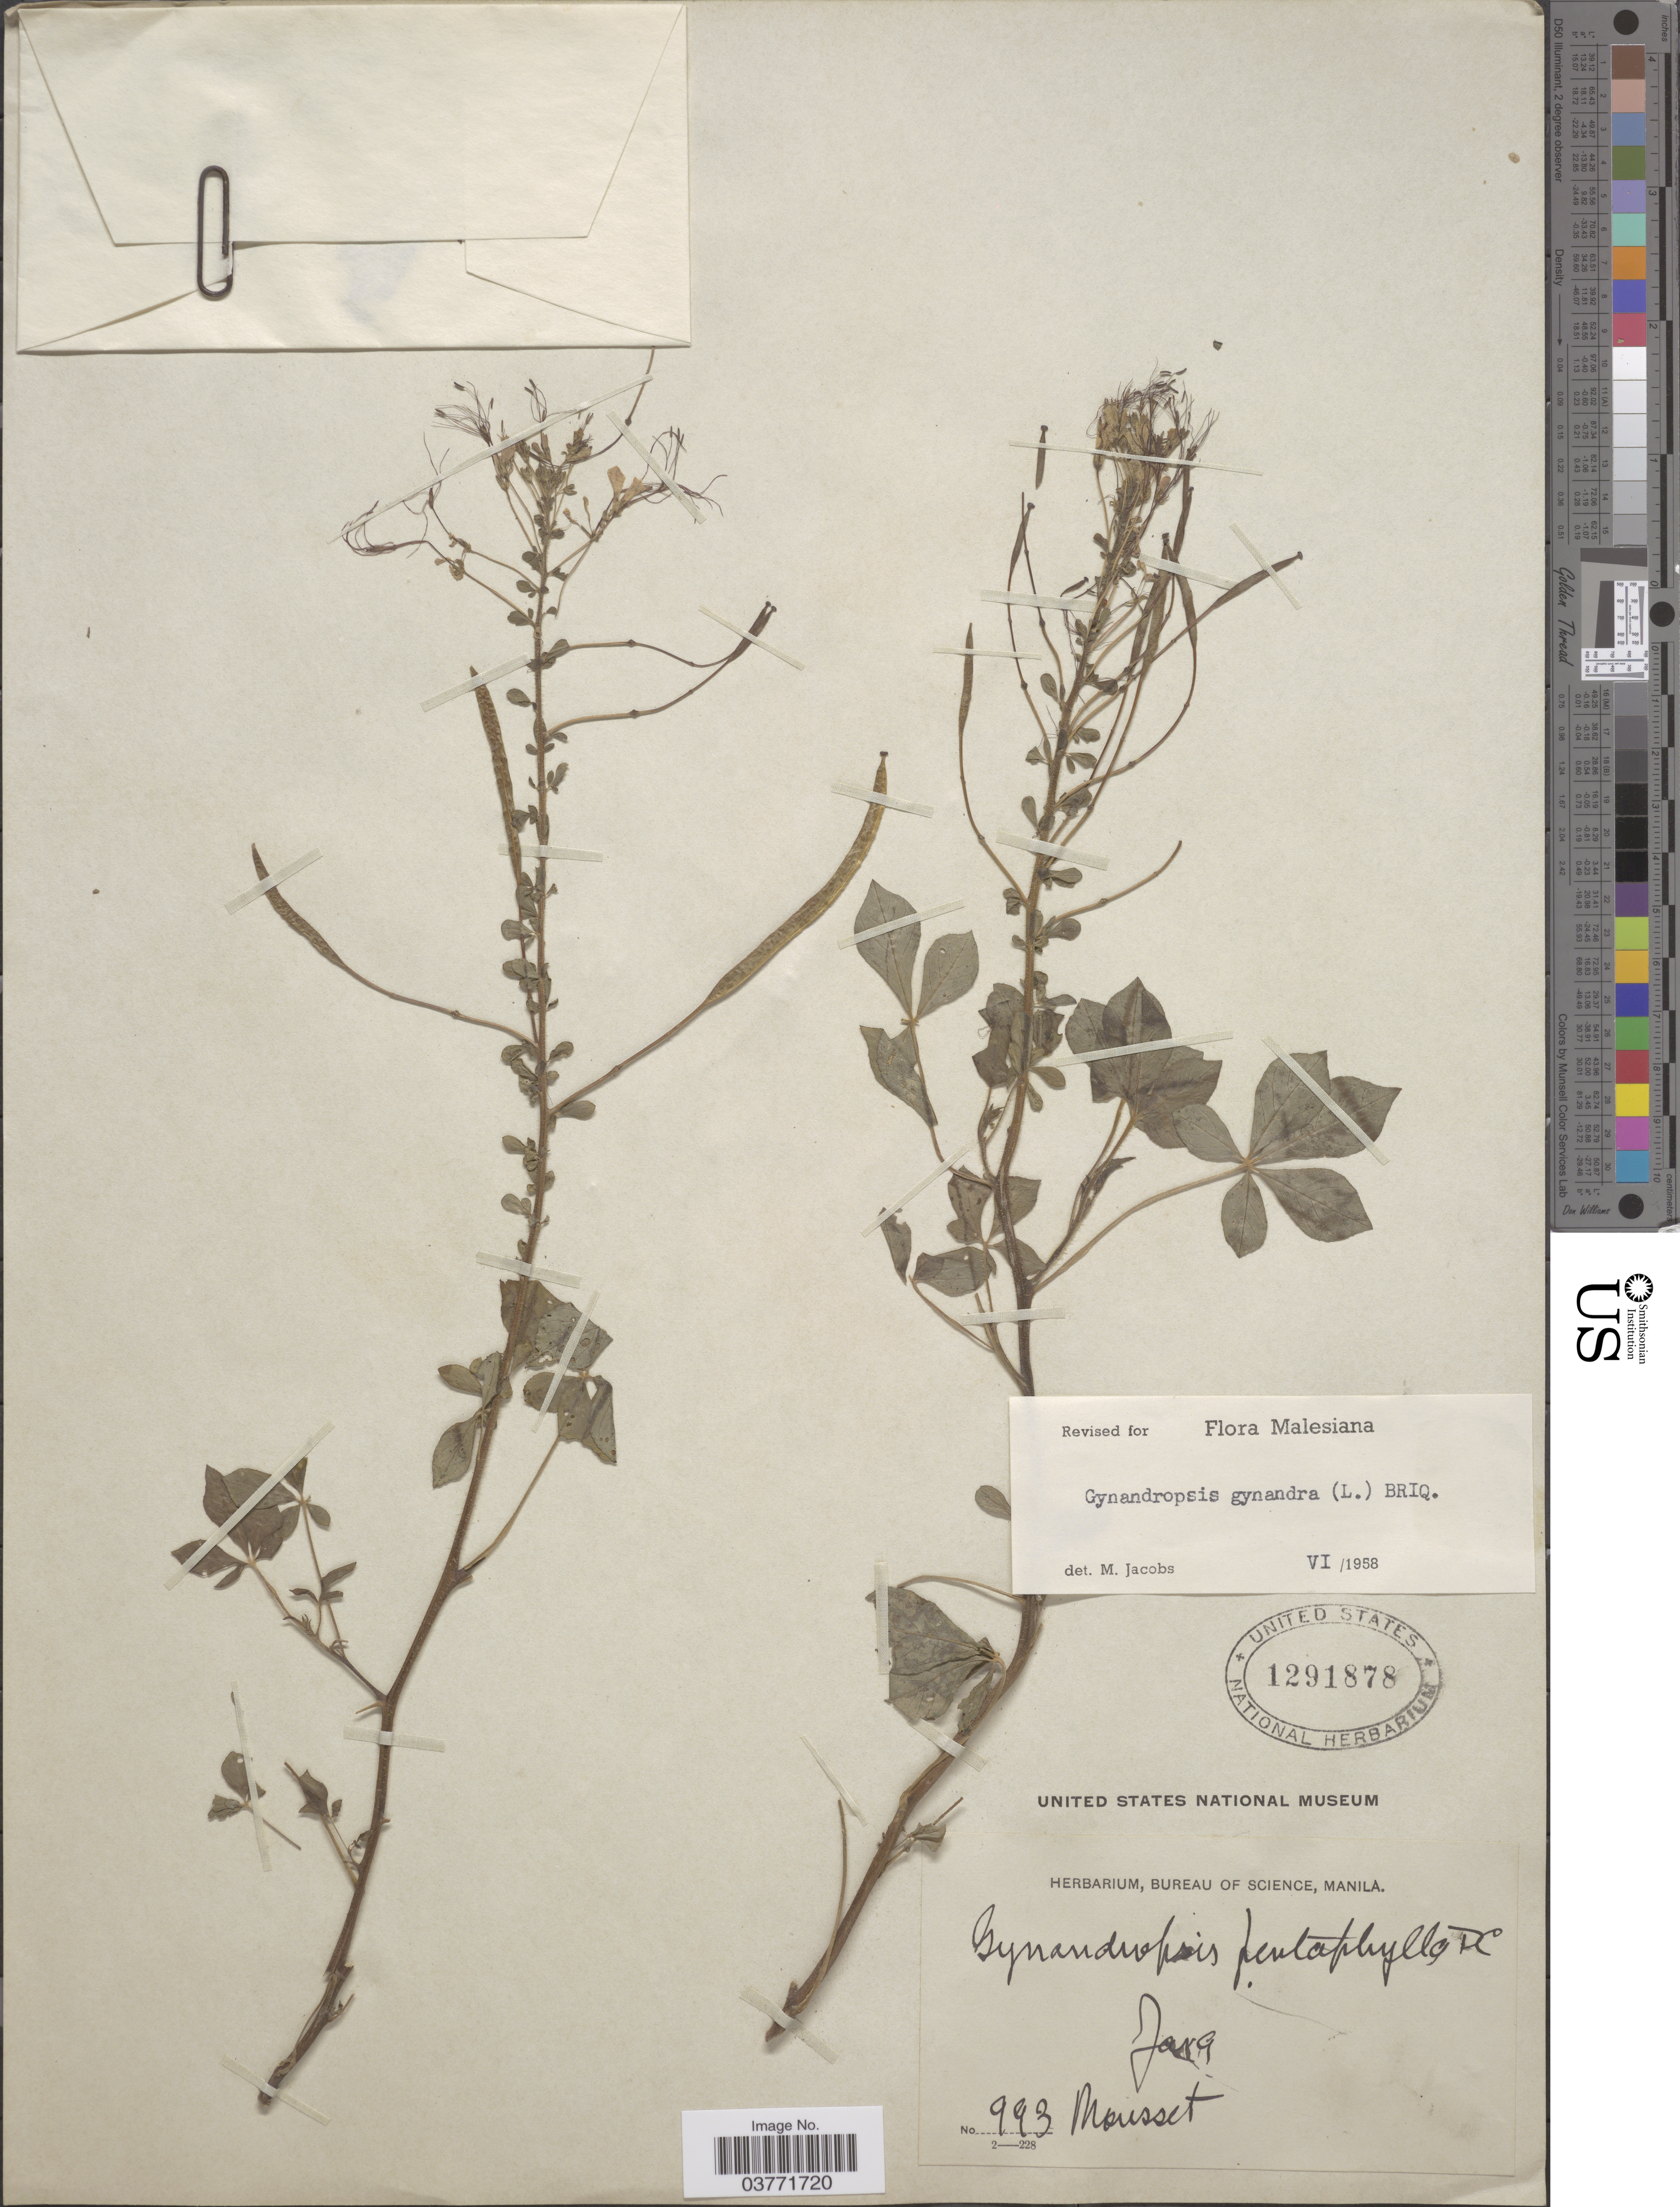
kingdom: Plantae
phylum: Tracheophyta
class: Magnoliopsida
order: Brassicales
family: Cleomaceae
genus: Gynandropsis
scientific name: Gynandropsis gynandra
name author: (L.) Briq.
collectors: Mousset, --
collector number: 993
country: Indonesia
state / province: Java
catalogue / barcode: US 1291878